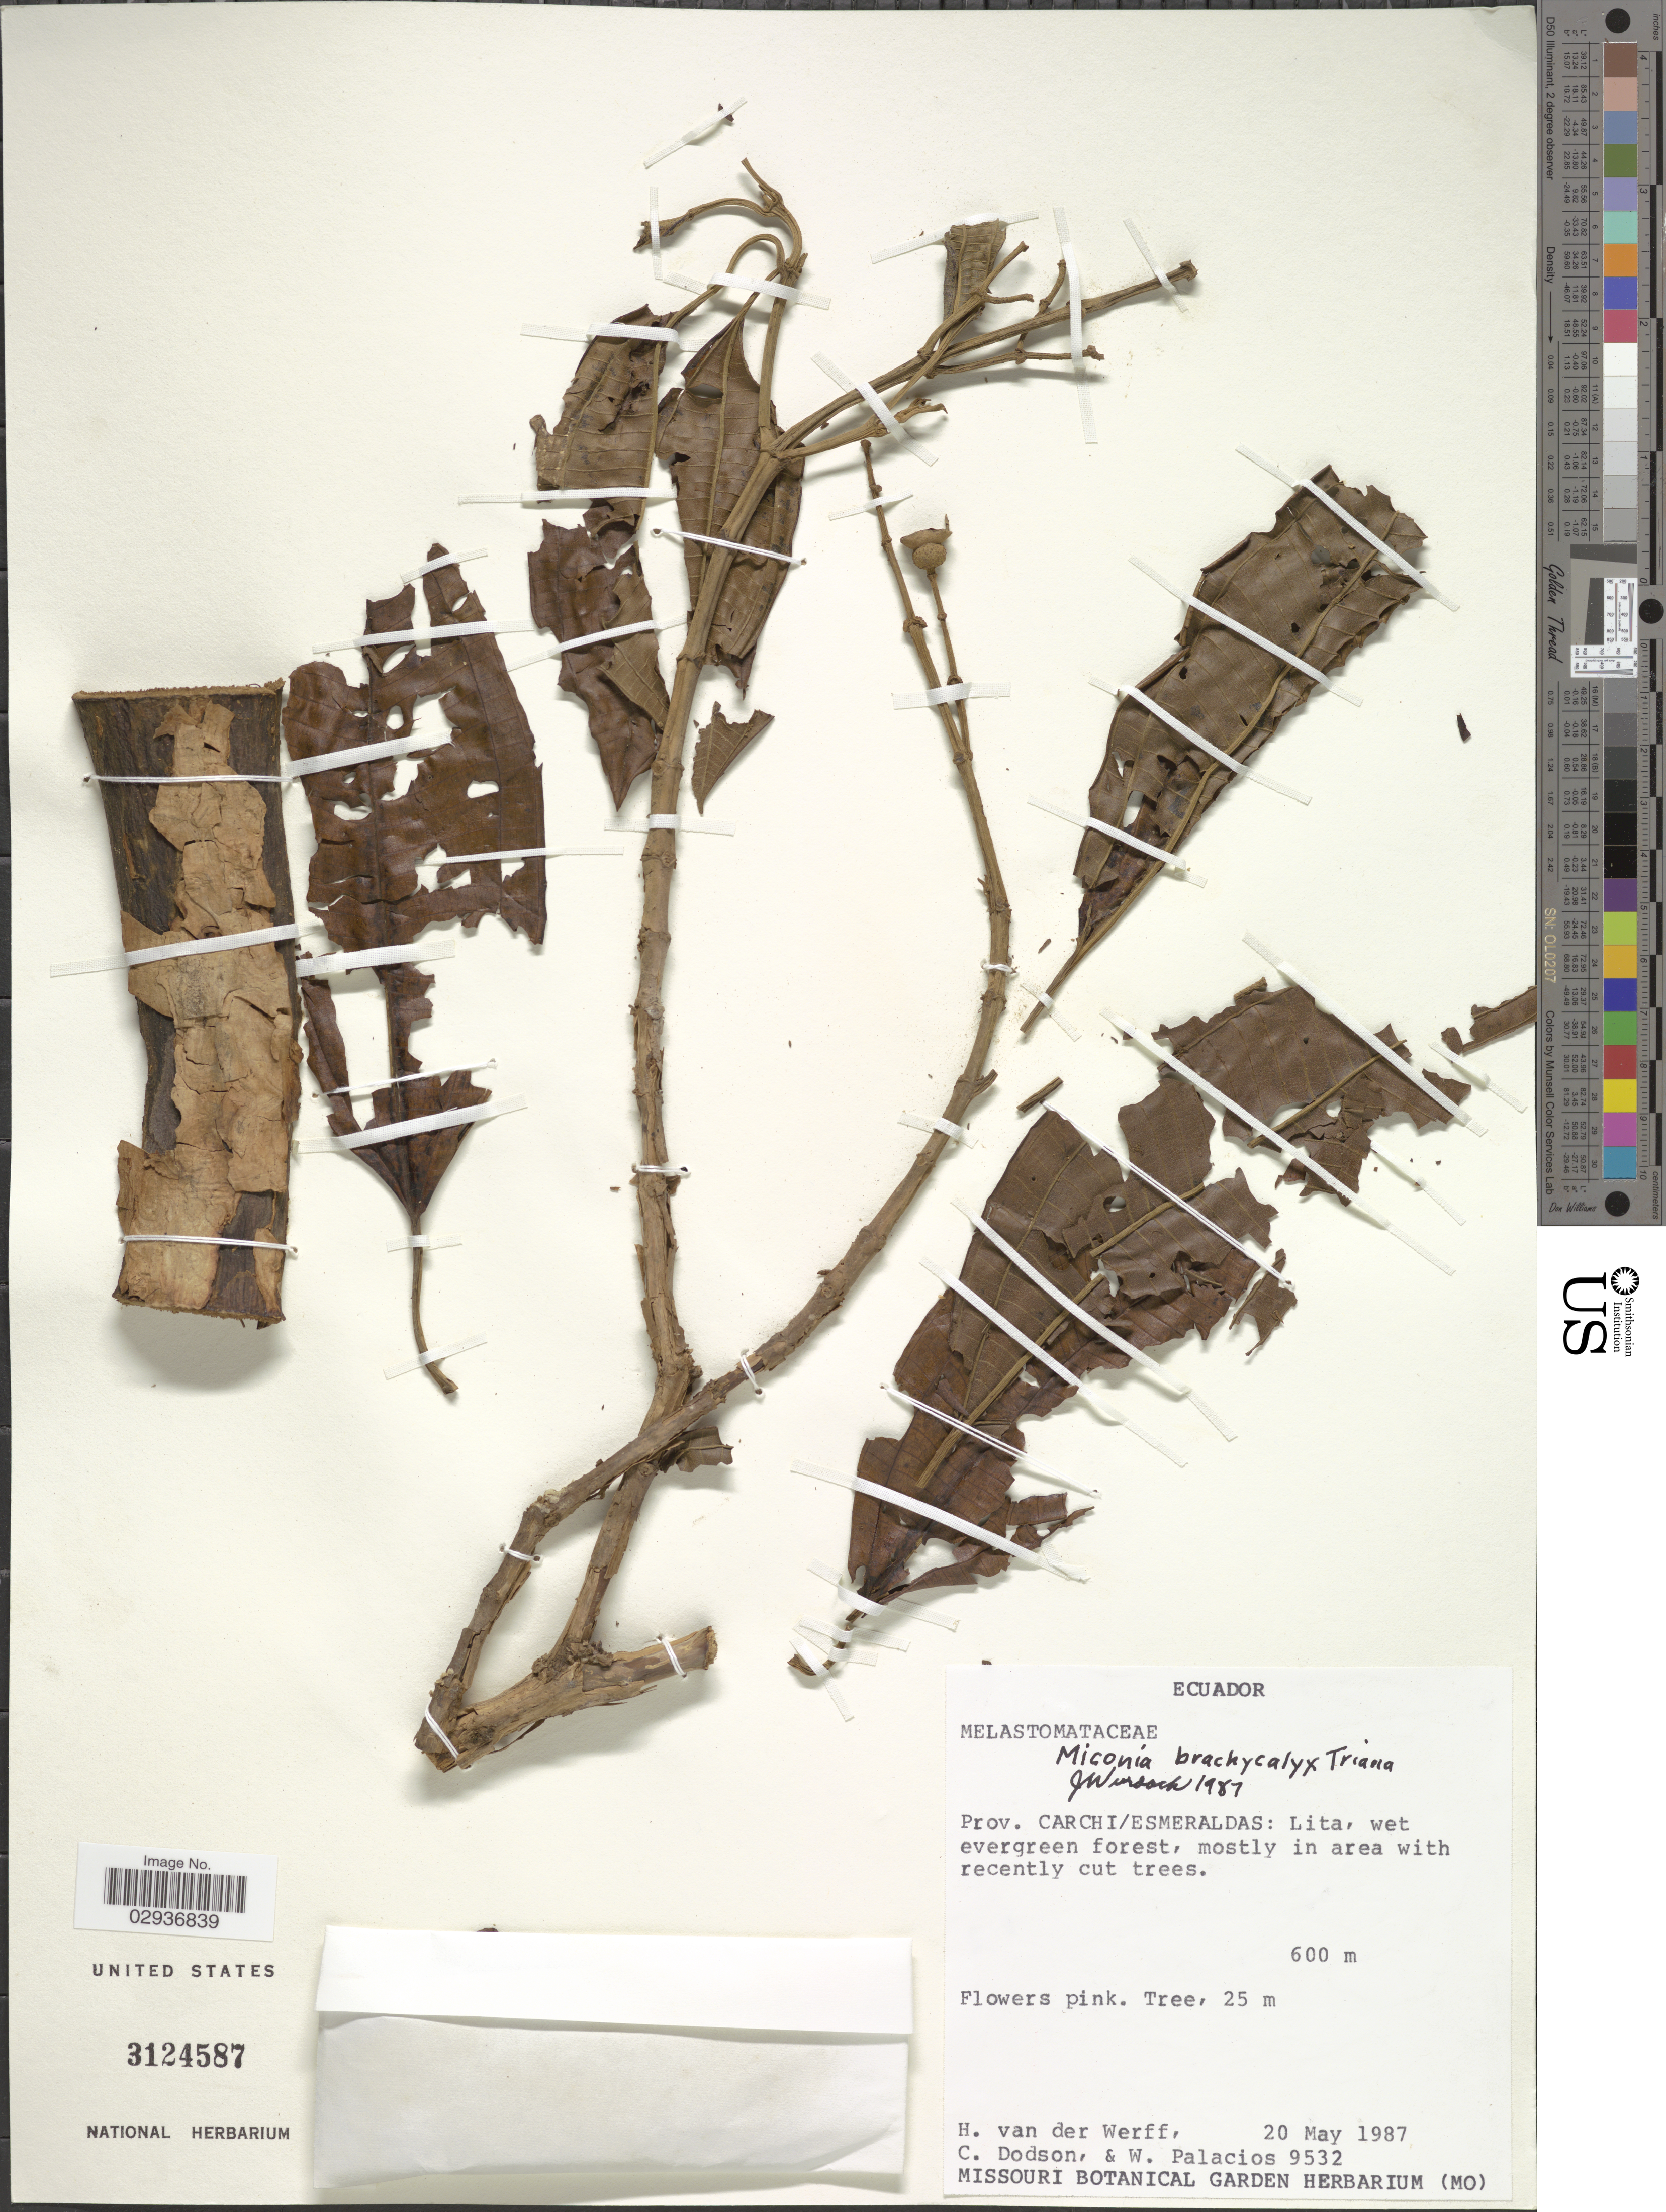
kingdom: Plantae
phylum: Tracheophyta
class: Magnoliopsida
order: Myrtales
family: Melastomataceae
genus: Miconia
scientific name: Miconia brachycalyx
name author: Triana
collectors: H. van der Werff, C. Dodson & W. Palacios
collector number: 9532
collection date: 1987-05-20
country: Ecuador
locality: Prov. Carchi/Esmeraldas: Lita.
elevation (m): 600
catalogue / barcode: US 3124587